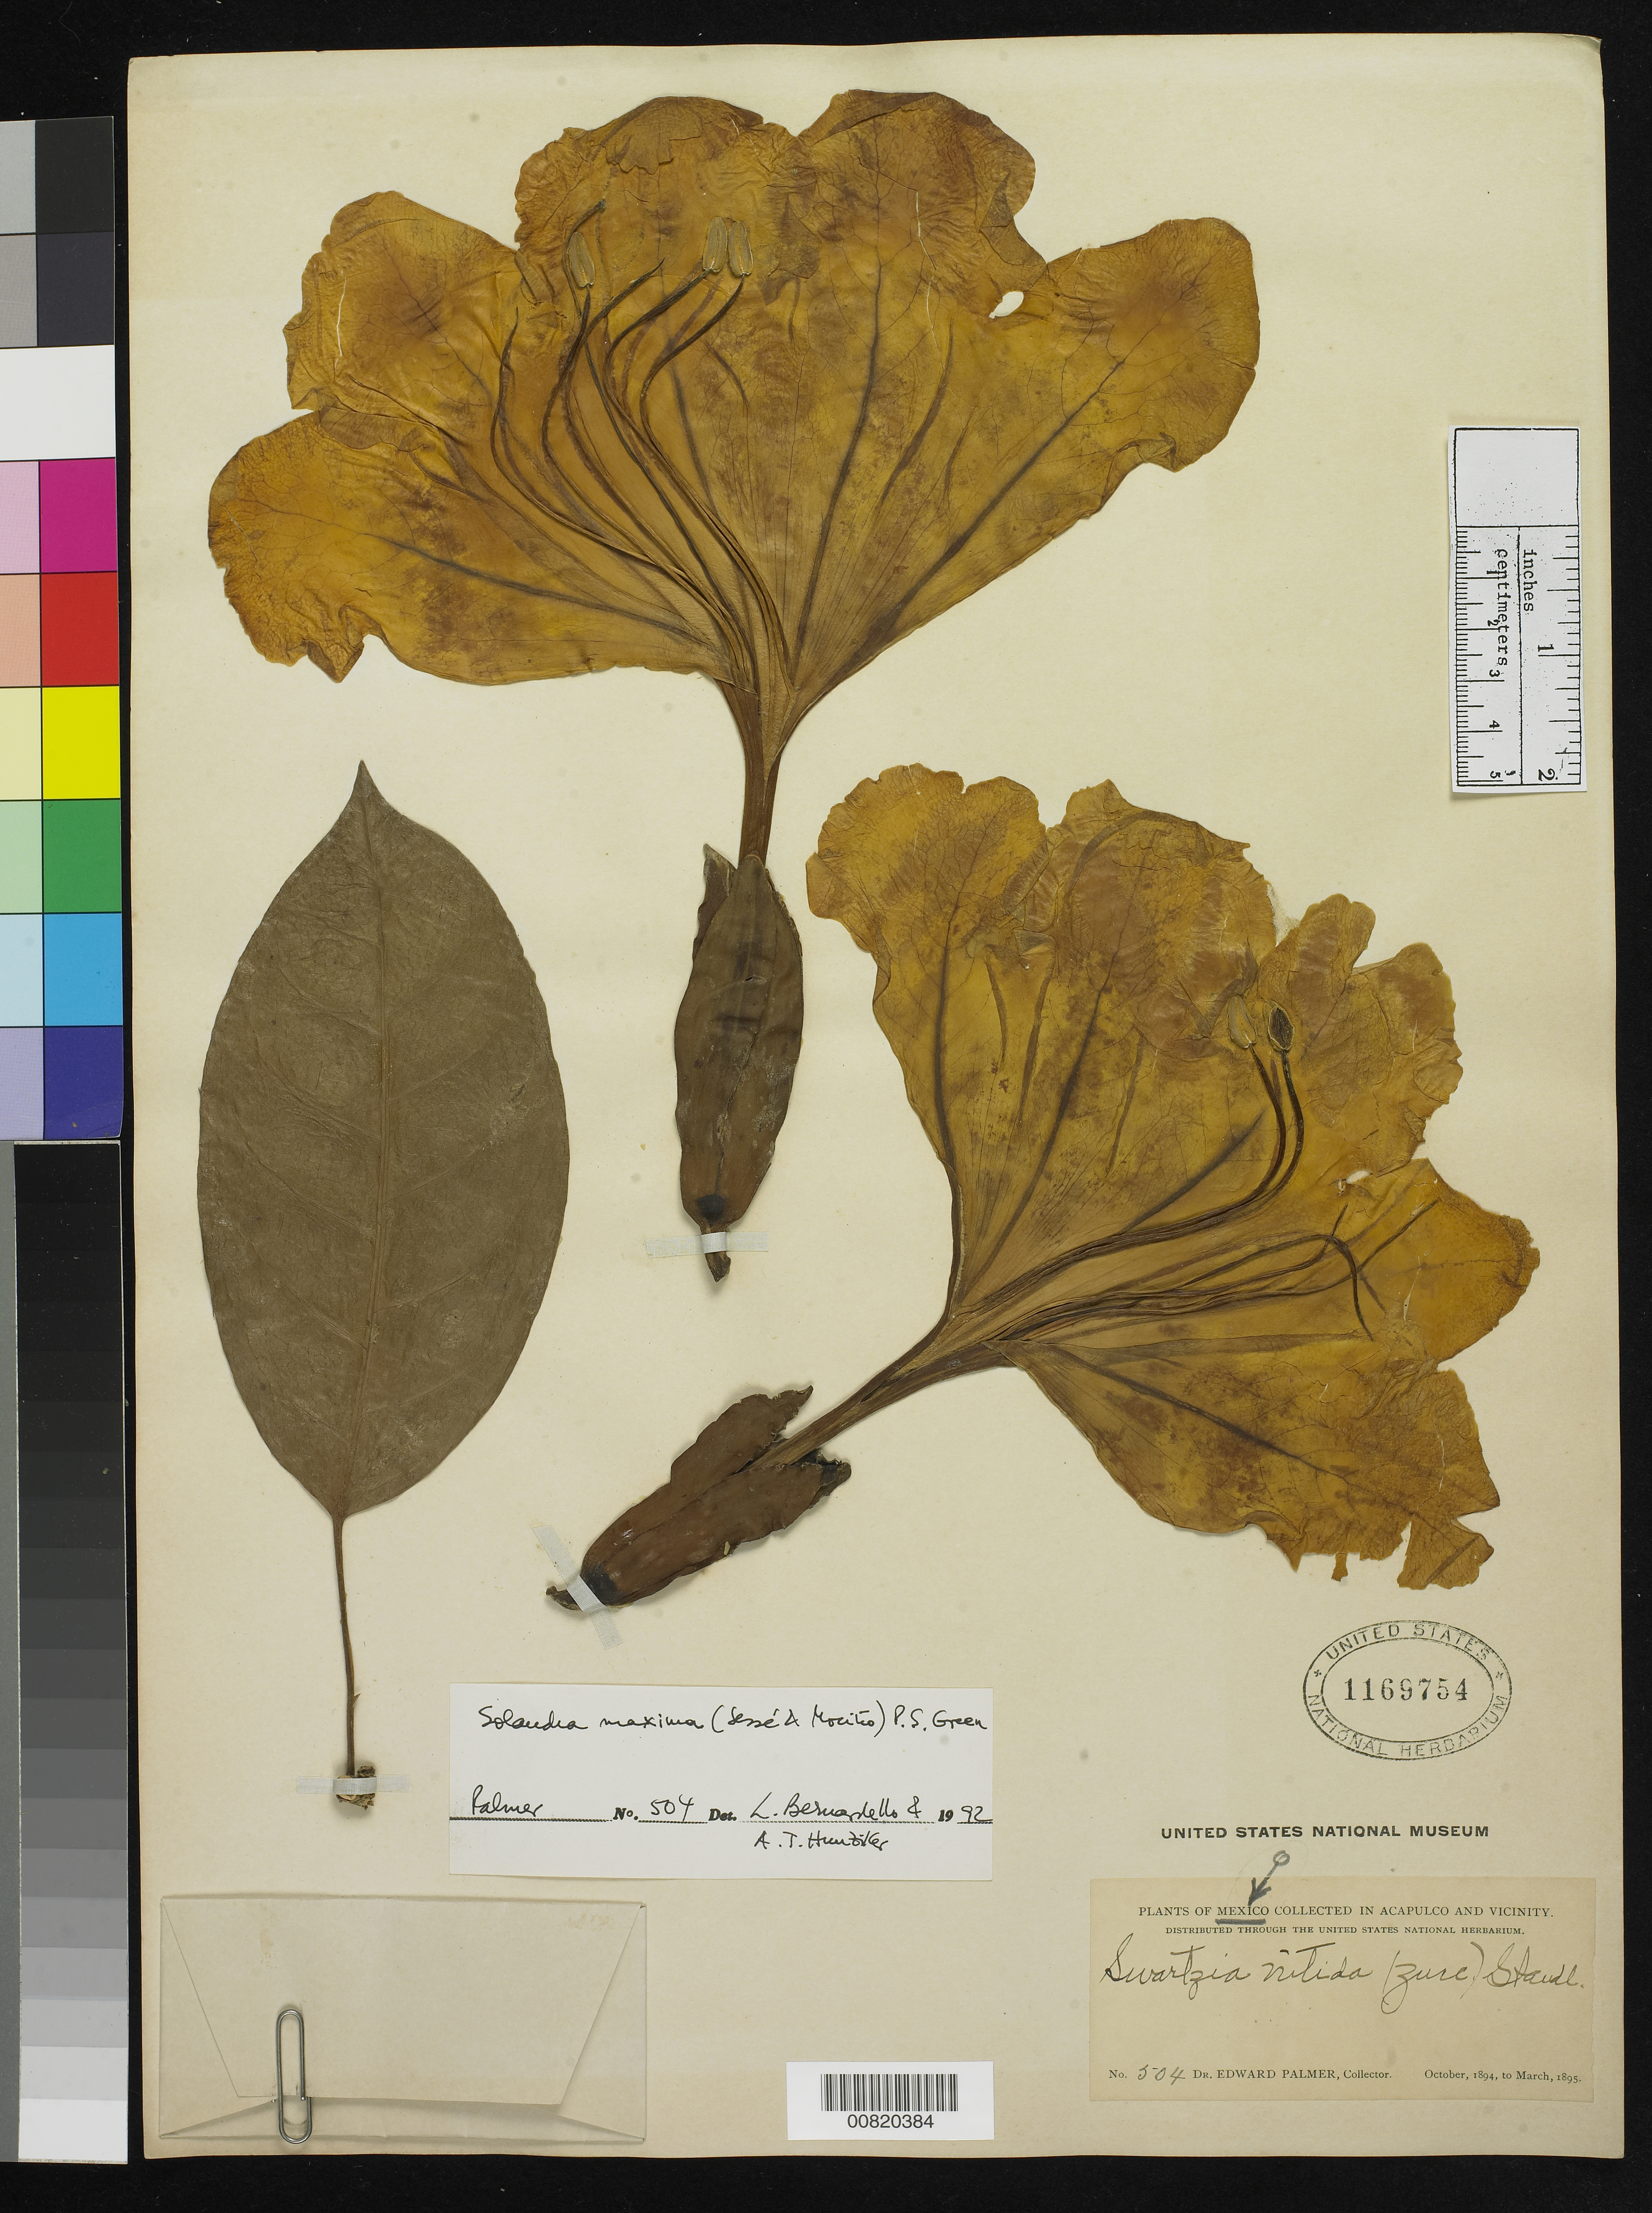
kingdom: Plantae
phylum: Tracheophyta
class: Magnoliopsida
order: Solanales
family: Solanaceae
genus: Solandra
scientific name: Solandra maxima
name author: (Sessé & Moc.) P.S. Green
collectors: E. Palmer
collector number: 504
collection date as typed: Oct 1894 to -- Mar 1895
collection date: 1894-10/1895-03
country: Mexico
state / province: Guerrero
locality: Acapulco, Guerrero and vicinity.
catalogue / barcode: US 1169754